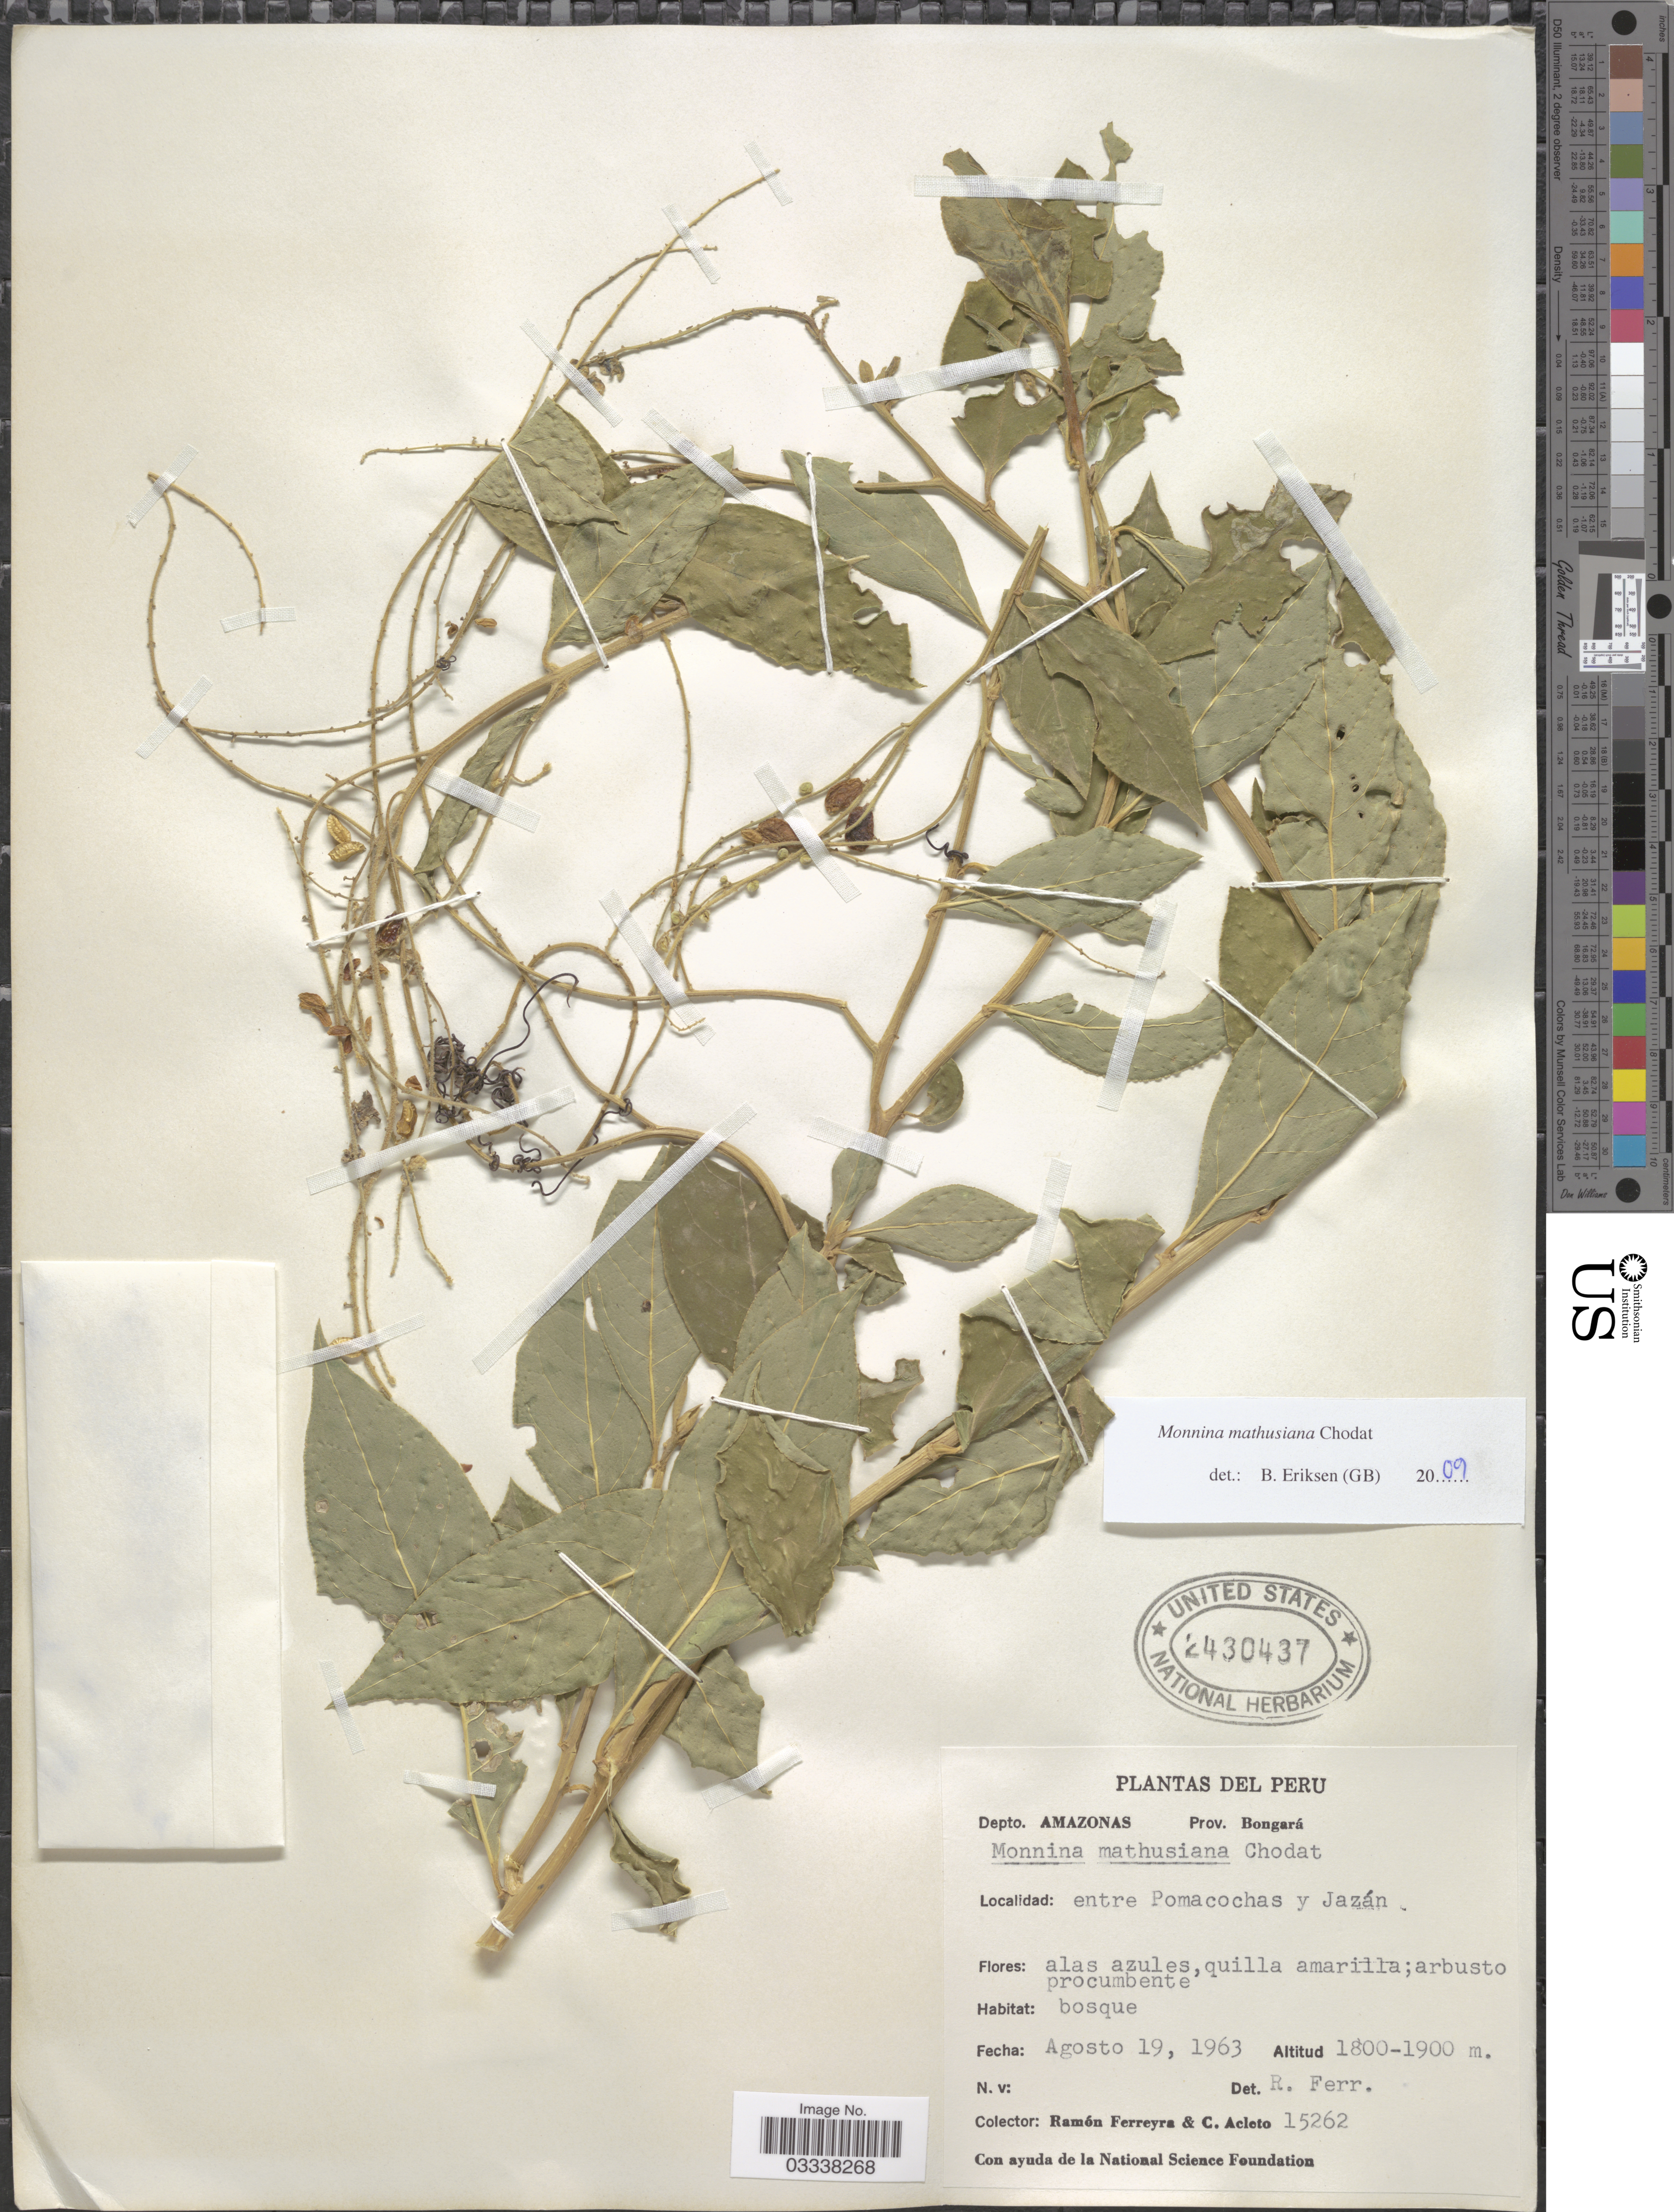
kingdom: Plantae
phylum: Tracheophyta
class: Magnoliopsida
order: Fabales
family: Polygalaceae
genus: Monnina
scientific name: Monnina mathusiana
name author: Chodat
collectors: R. A. Ferreyra & C. Acleto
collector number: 15262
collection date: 1963-08-19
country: Peru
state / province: Amazonas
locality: Depto. Amazonas, Prov. Bongará. Entre Pomacochas y Jazán.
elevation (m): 1800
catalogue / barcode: US 2430437